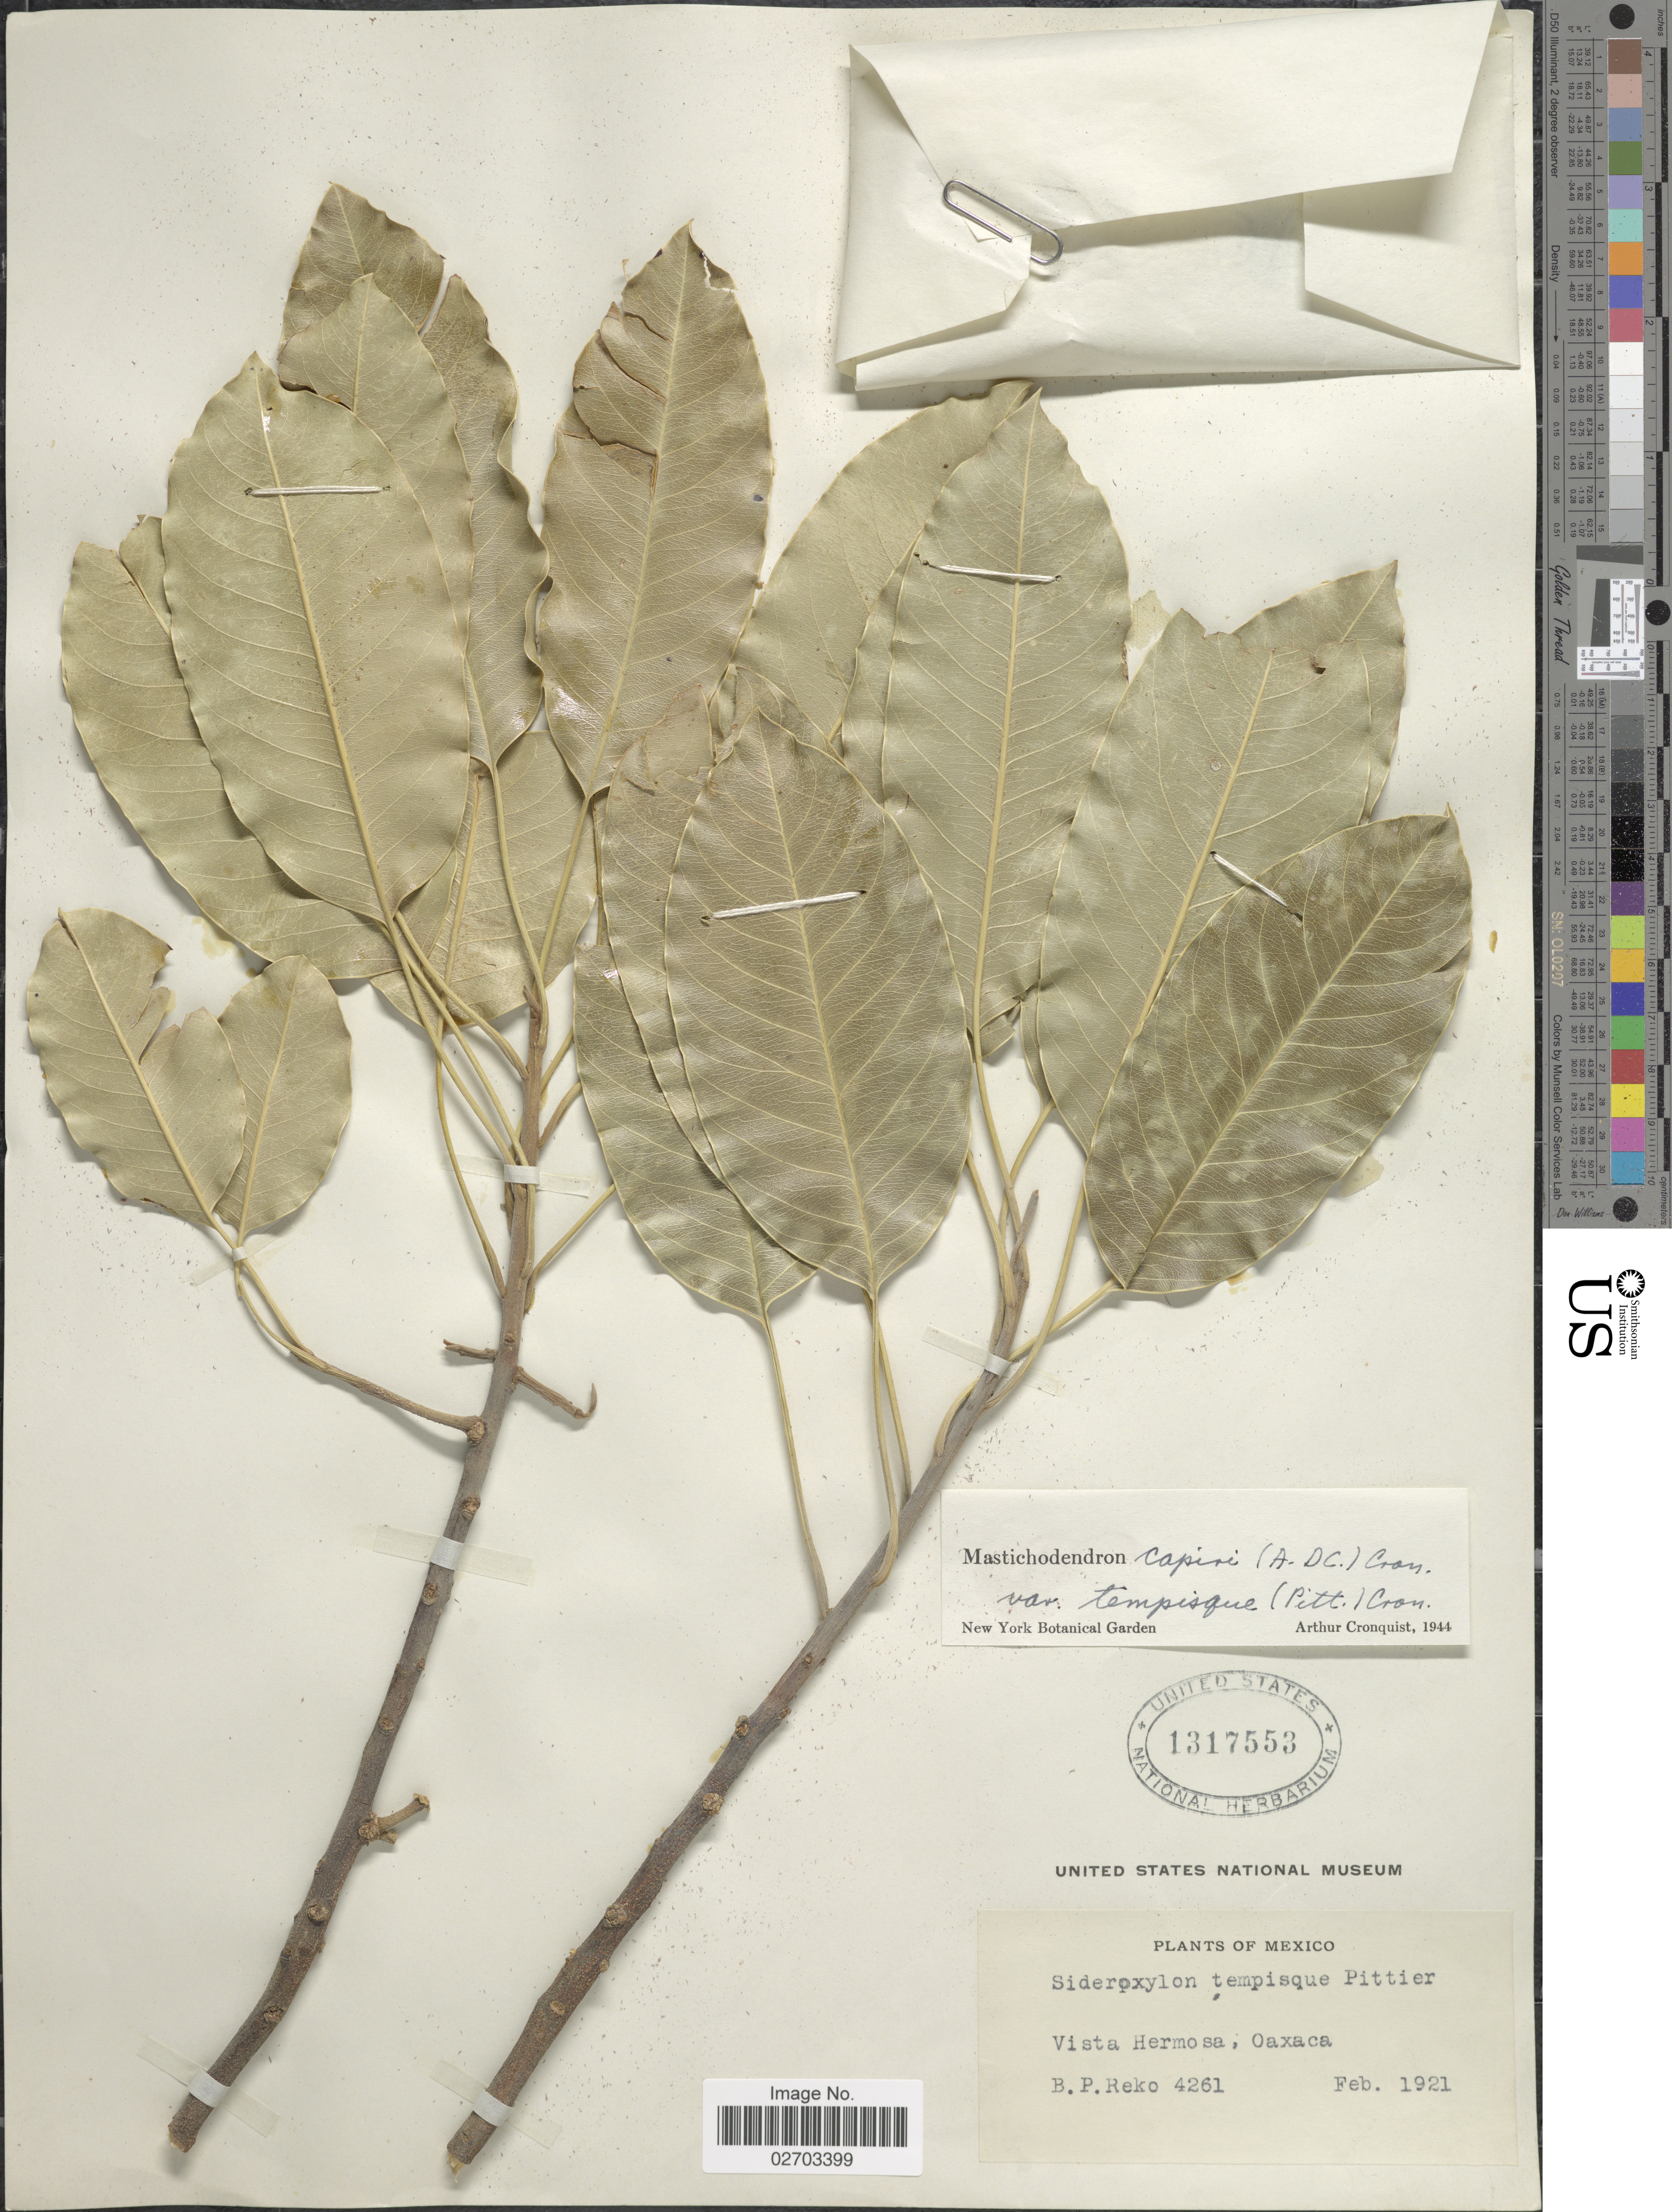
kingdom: Plantae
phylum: Tracheophyta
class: Magnoliopsida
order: Ericales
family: Sapotaceae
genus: Sideroxylon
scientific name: Sideroxylon capiri subsp. tempisque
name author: (Pittier) T.D. Penn.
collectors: B. P. Reko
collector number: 4261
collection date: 1921-02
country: Mexico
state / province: Oaxaca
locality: Vista Hermosa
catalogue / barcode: US 1317553